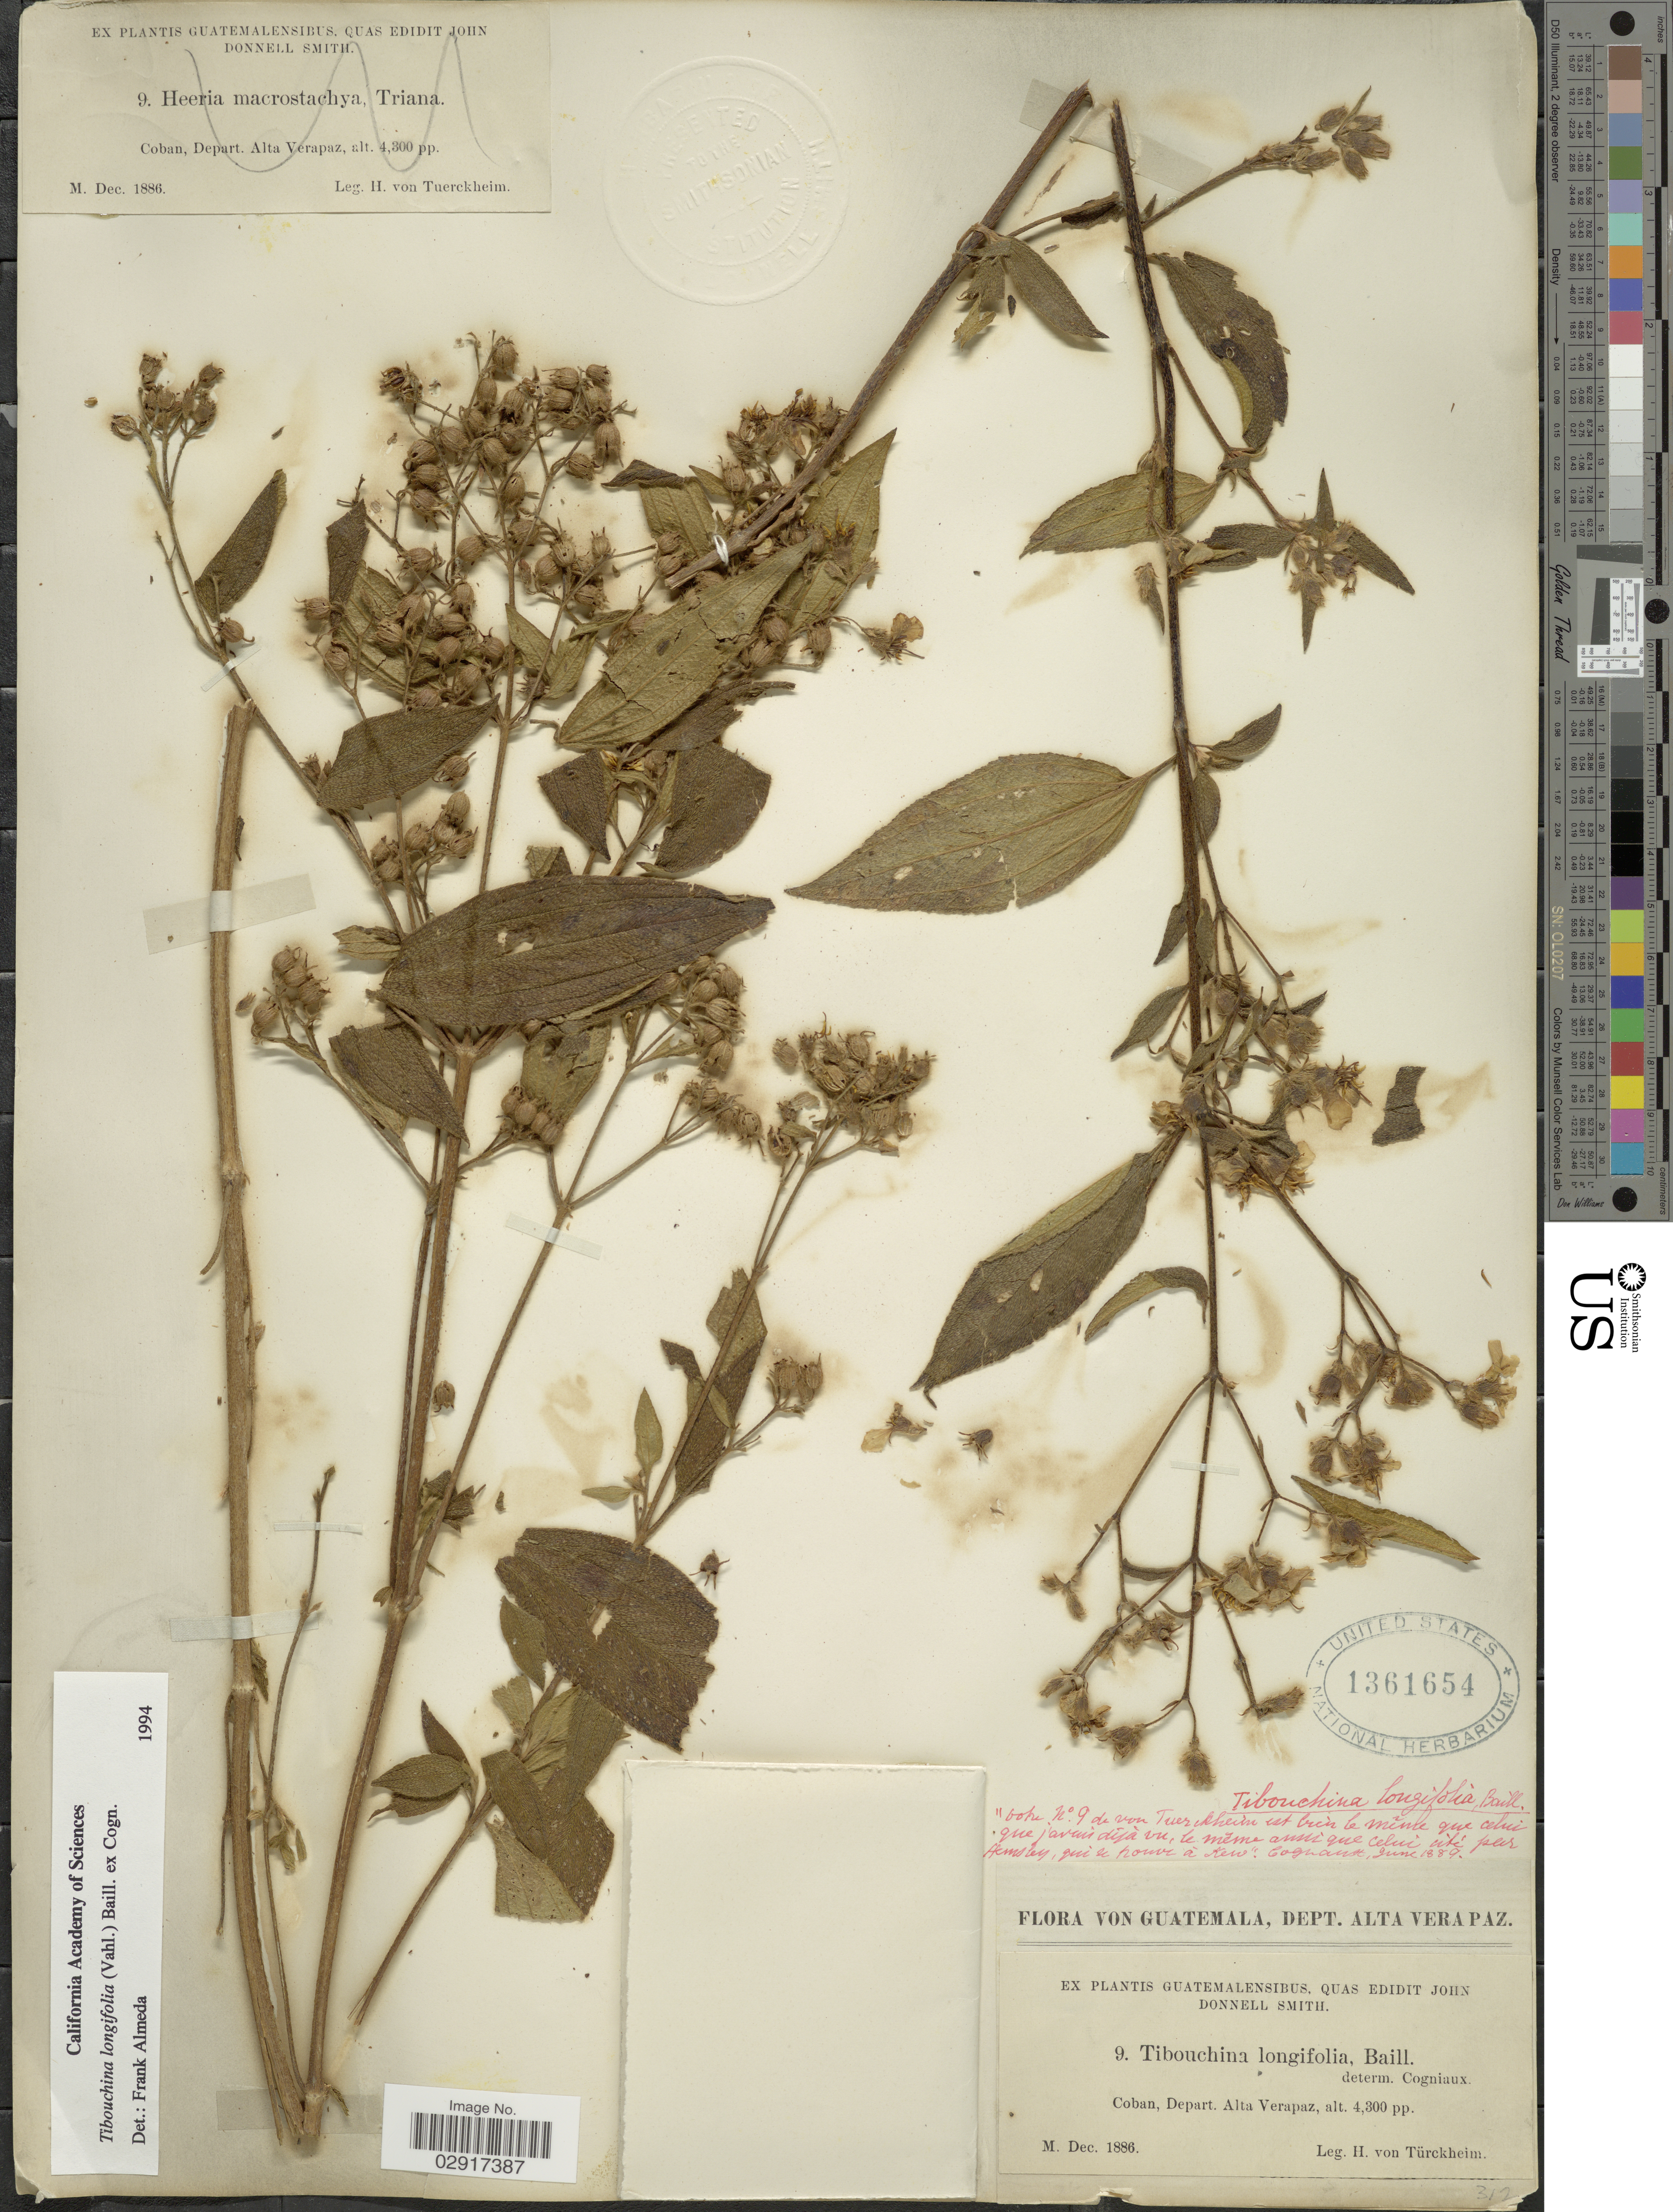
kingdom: Plantae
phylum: Tracheophyta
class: Magnoliopsida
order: Myrtales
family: Melastomataceae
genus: Chaetogastra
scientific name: Chaetogastra longifolia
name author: (Vahl) DC.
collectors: H. von Türckheim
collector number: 9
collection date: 1886-12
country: Guatemala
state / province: Alta Verapaz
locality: Dept. Alta Verapaz. Coban, Depart. Alta Verapaz.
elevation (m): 1311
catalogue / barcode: US 1361654